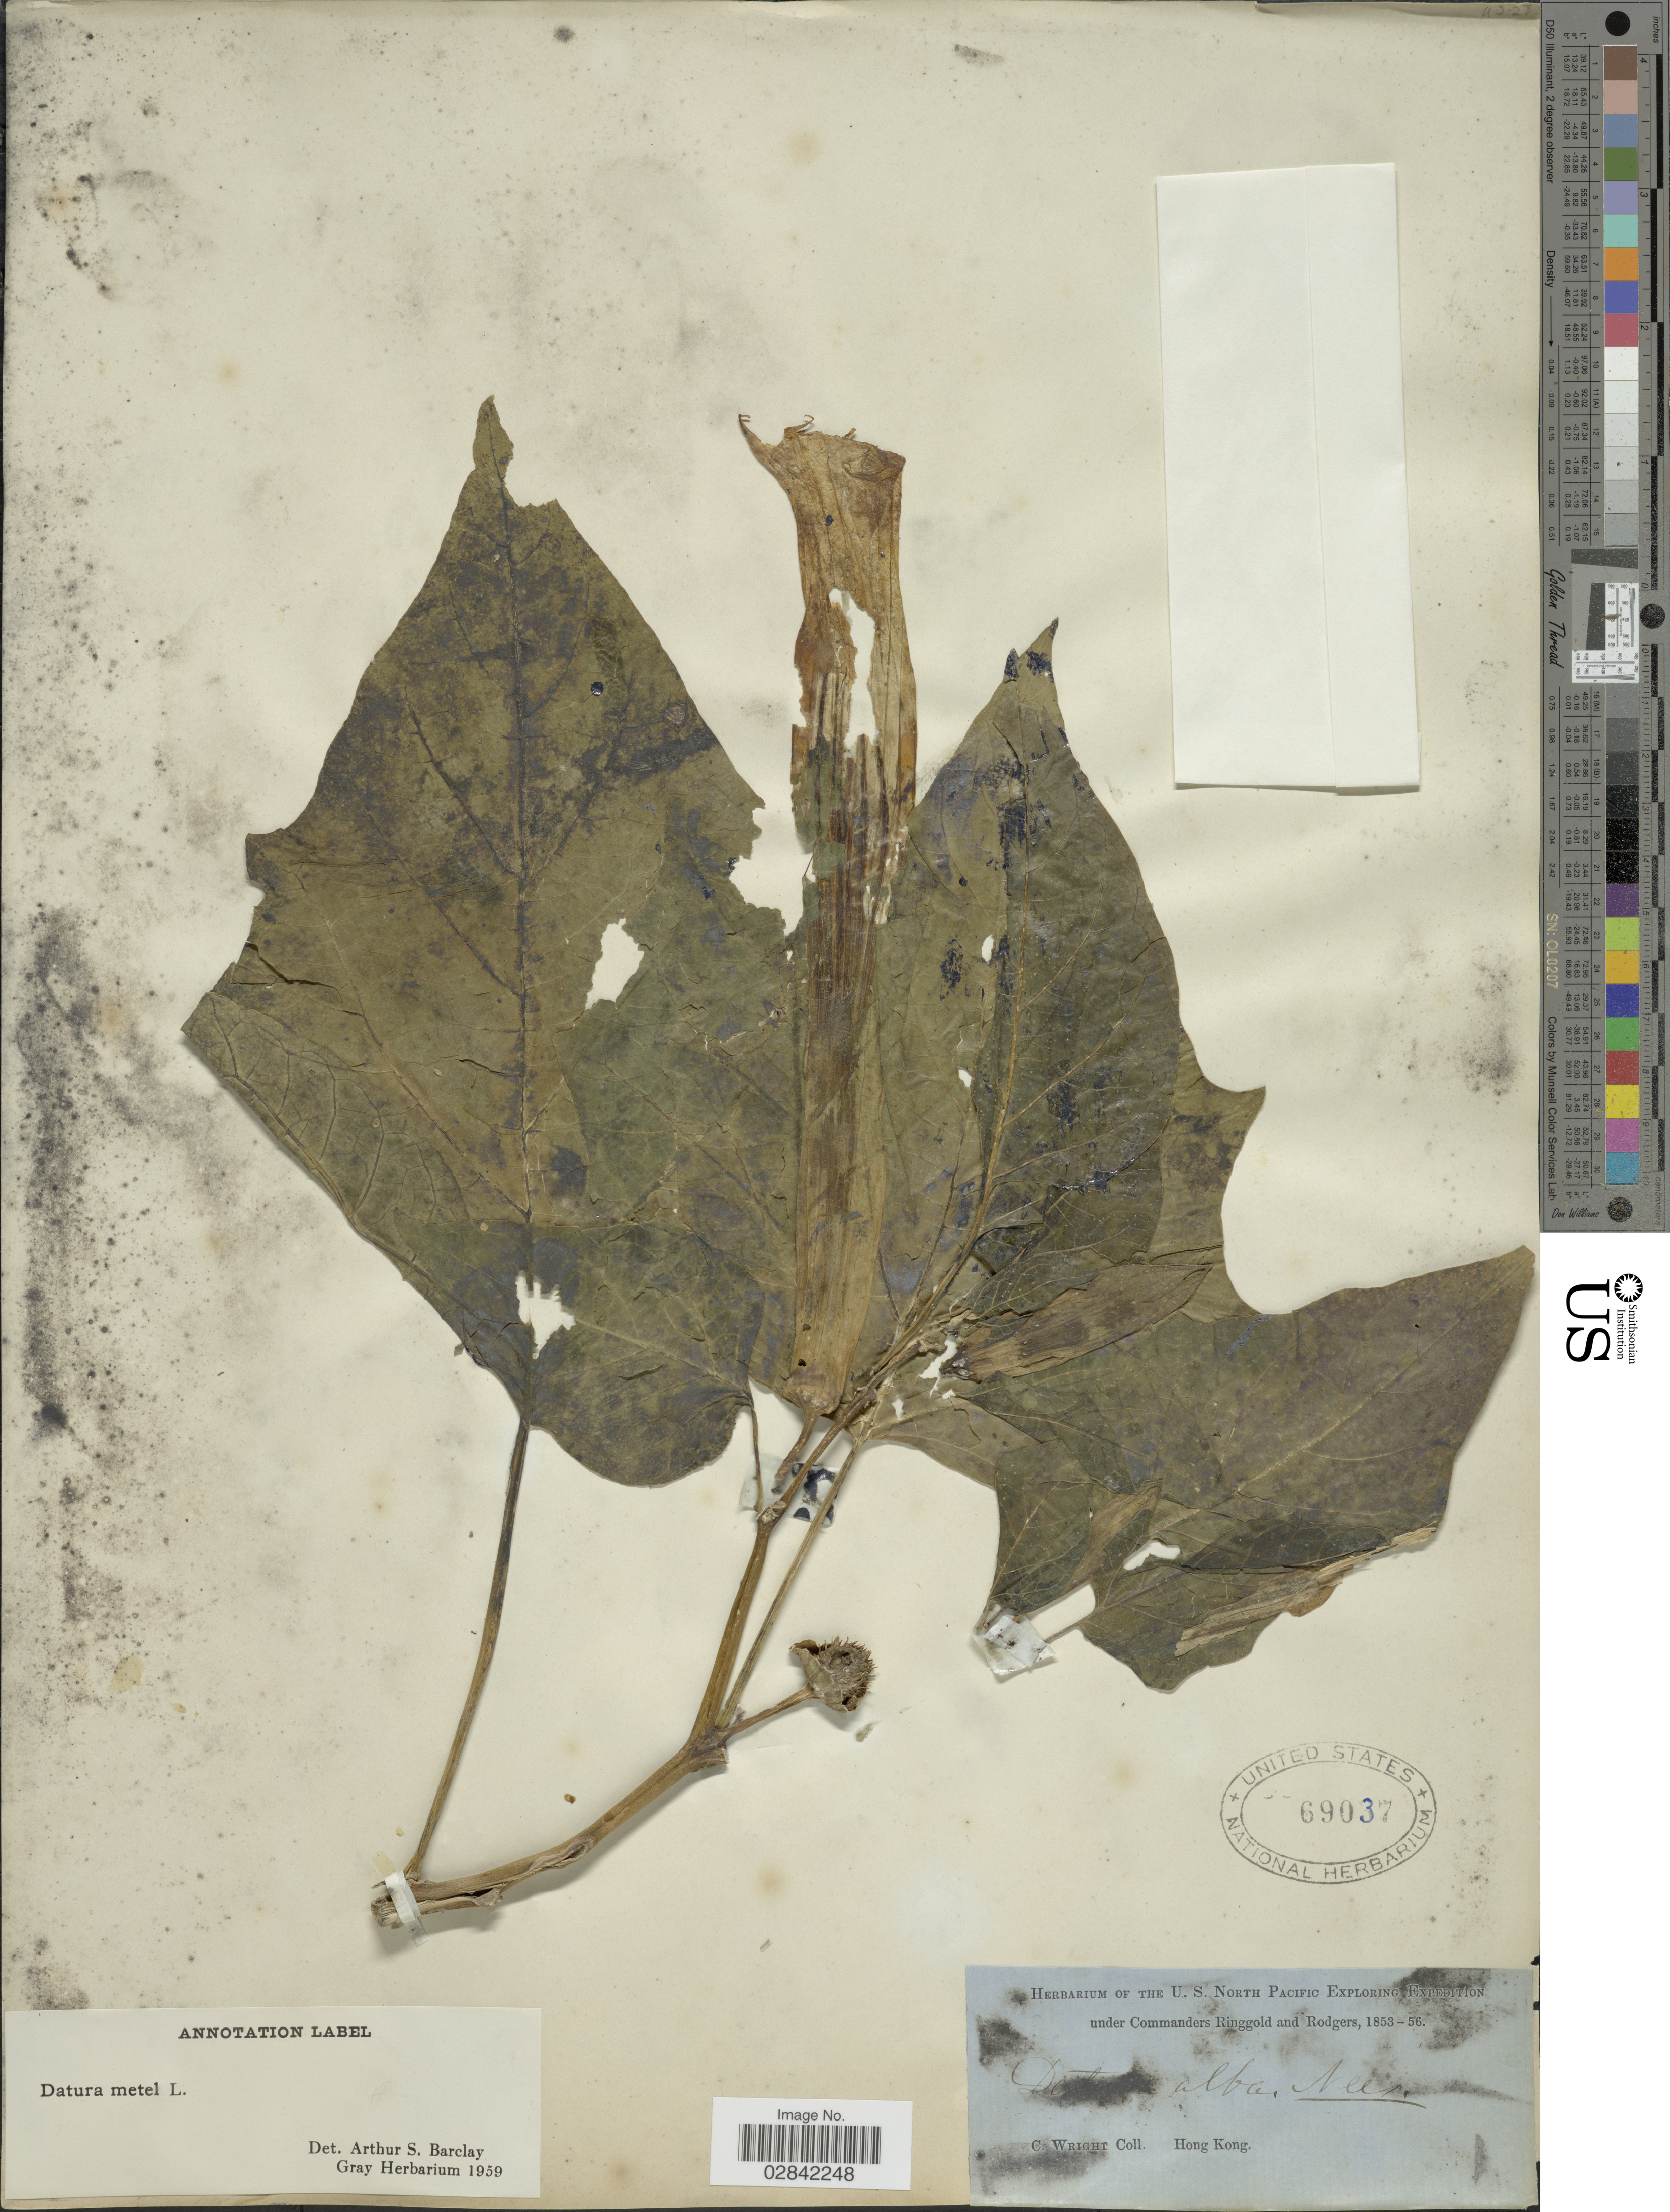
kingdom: Plantae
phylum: Tracheophyta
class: Magnoliopsida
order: Solanales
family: Solanaceae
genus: Datura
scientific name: Datura metel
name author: L.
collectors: C. Wright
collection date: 1853/1856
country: China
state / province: Hong Kong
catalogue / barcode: US 69037